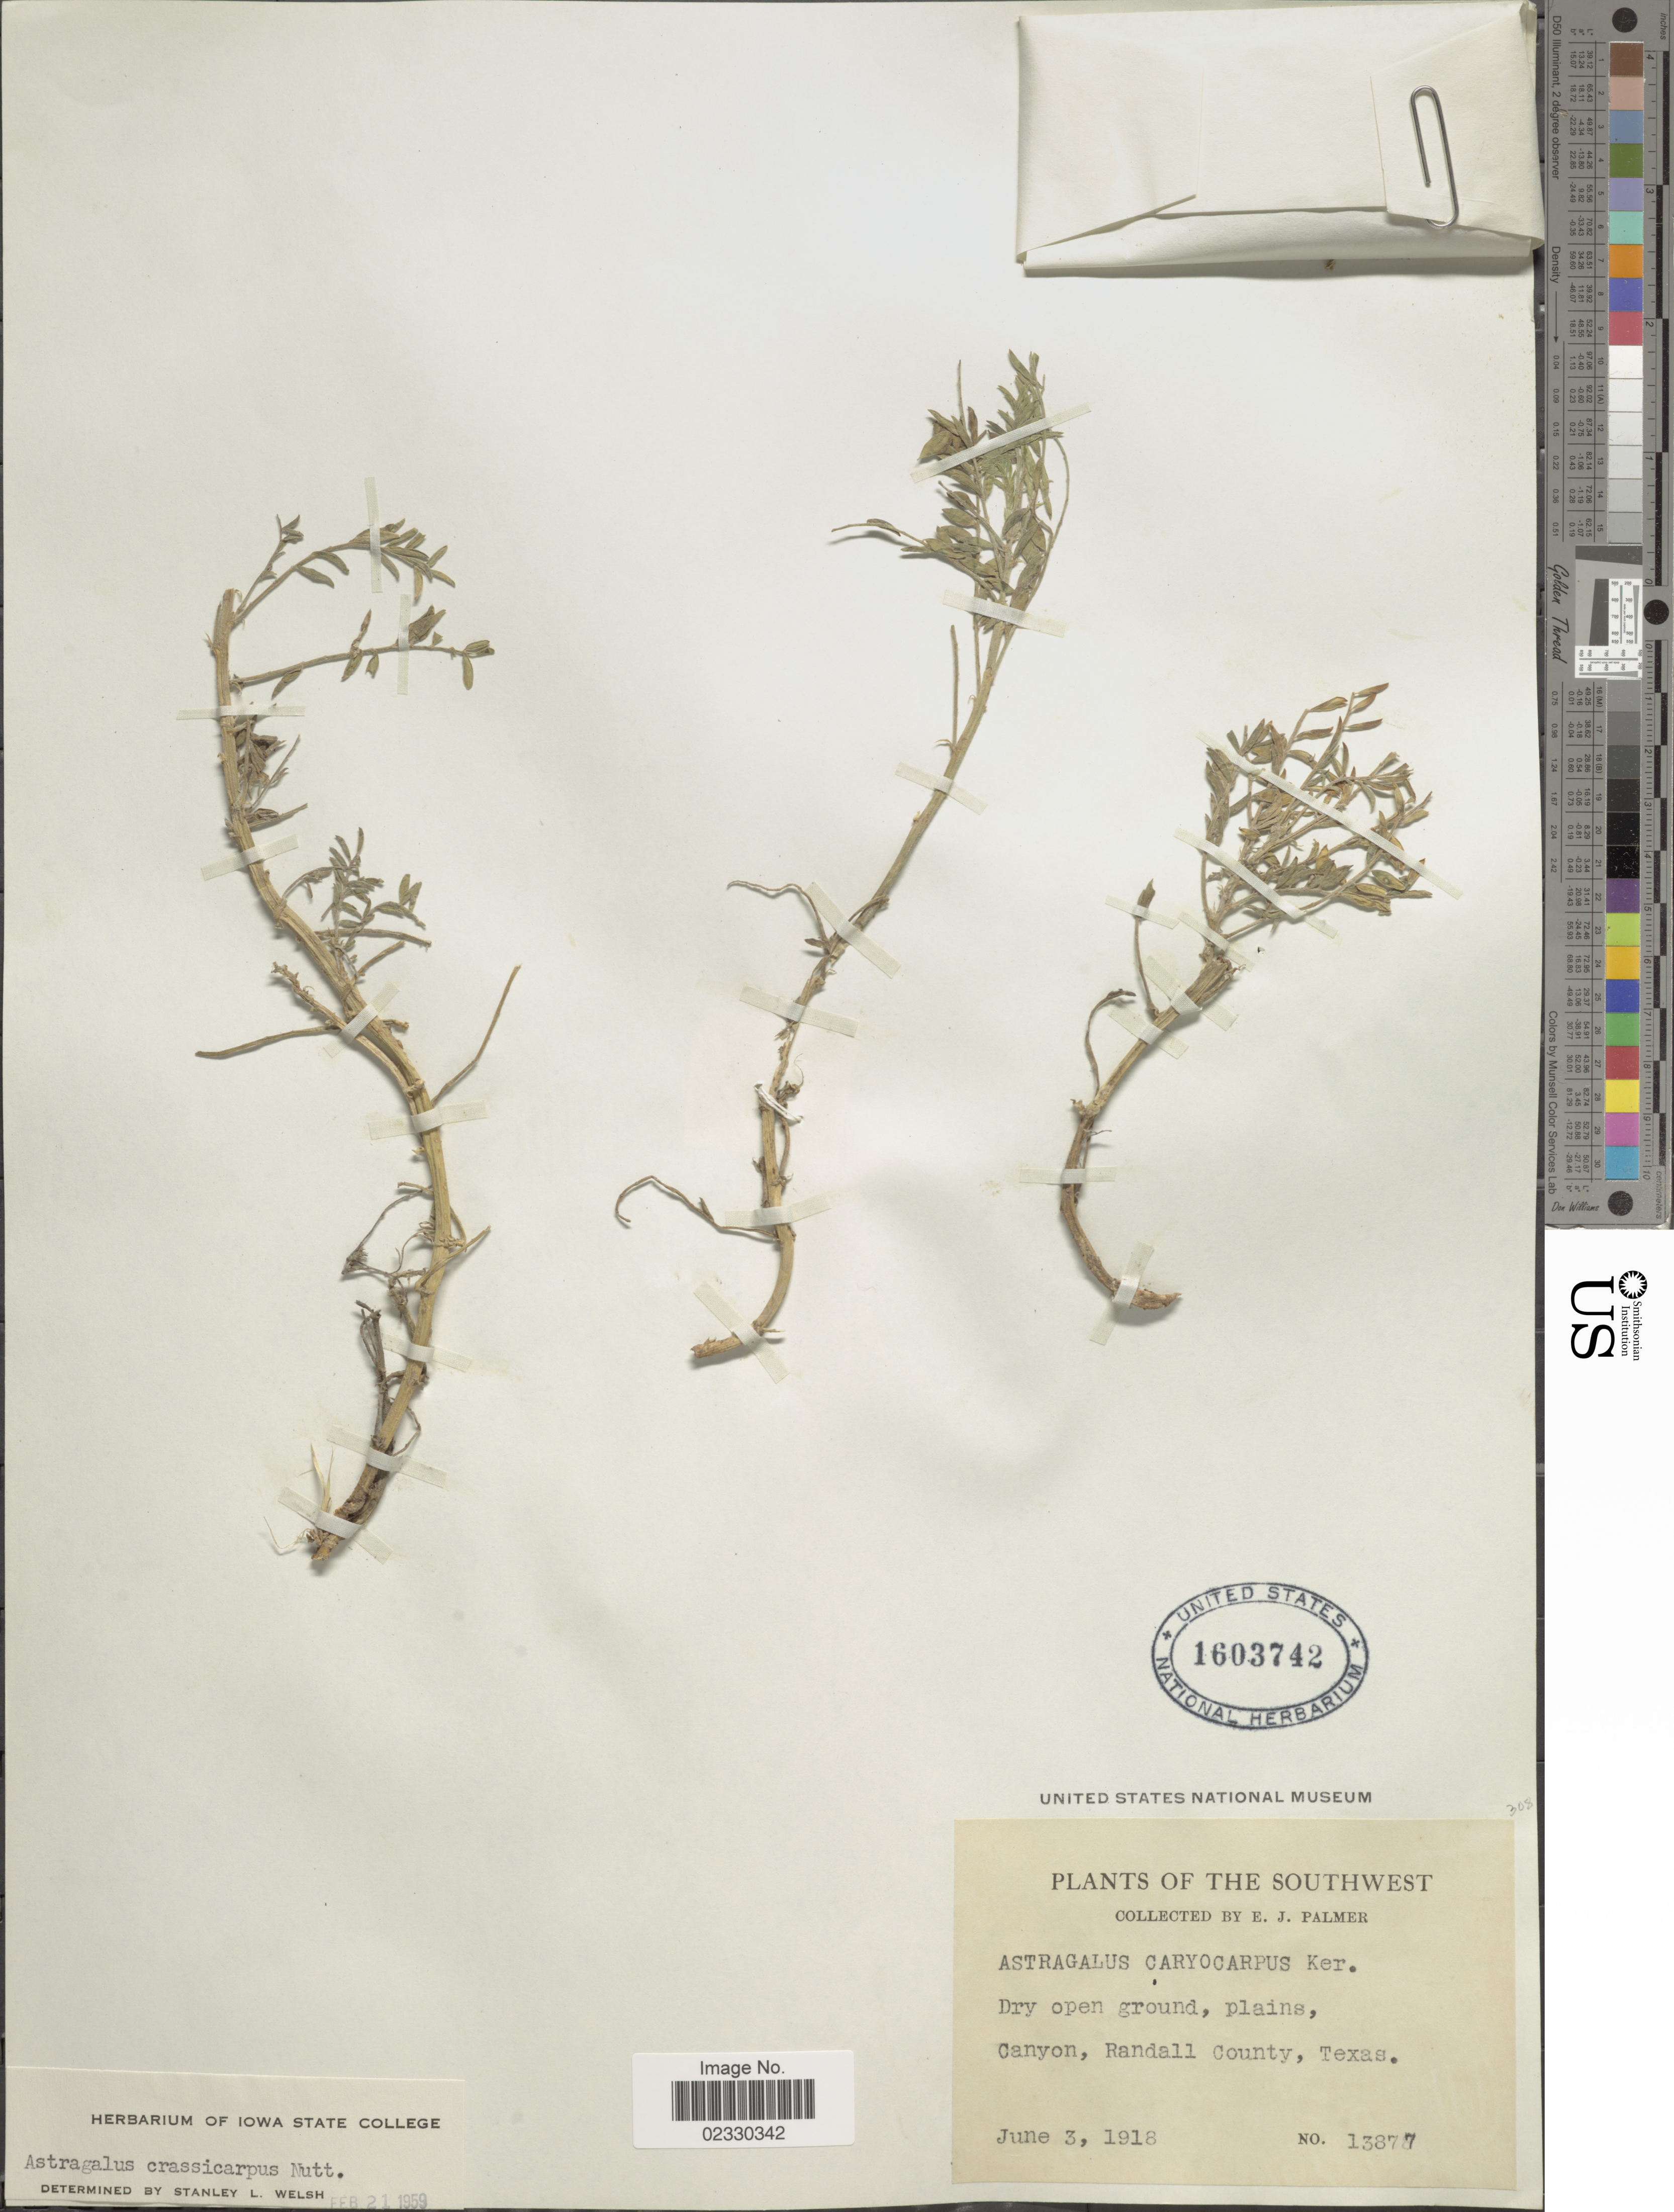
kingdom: Plantae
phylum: Tracheophyta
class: Magnoliopsida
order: Fabales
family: Fabaceae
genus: Astragalus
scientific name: Astragalus crassicarpus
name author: Nutt.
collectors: E. J. Palmer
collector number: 13877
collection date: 1918-06-03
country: United States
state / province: Texas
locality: The Southwest, dry open ground, plains, Canyon, Randall County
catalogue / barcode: US 1603742